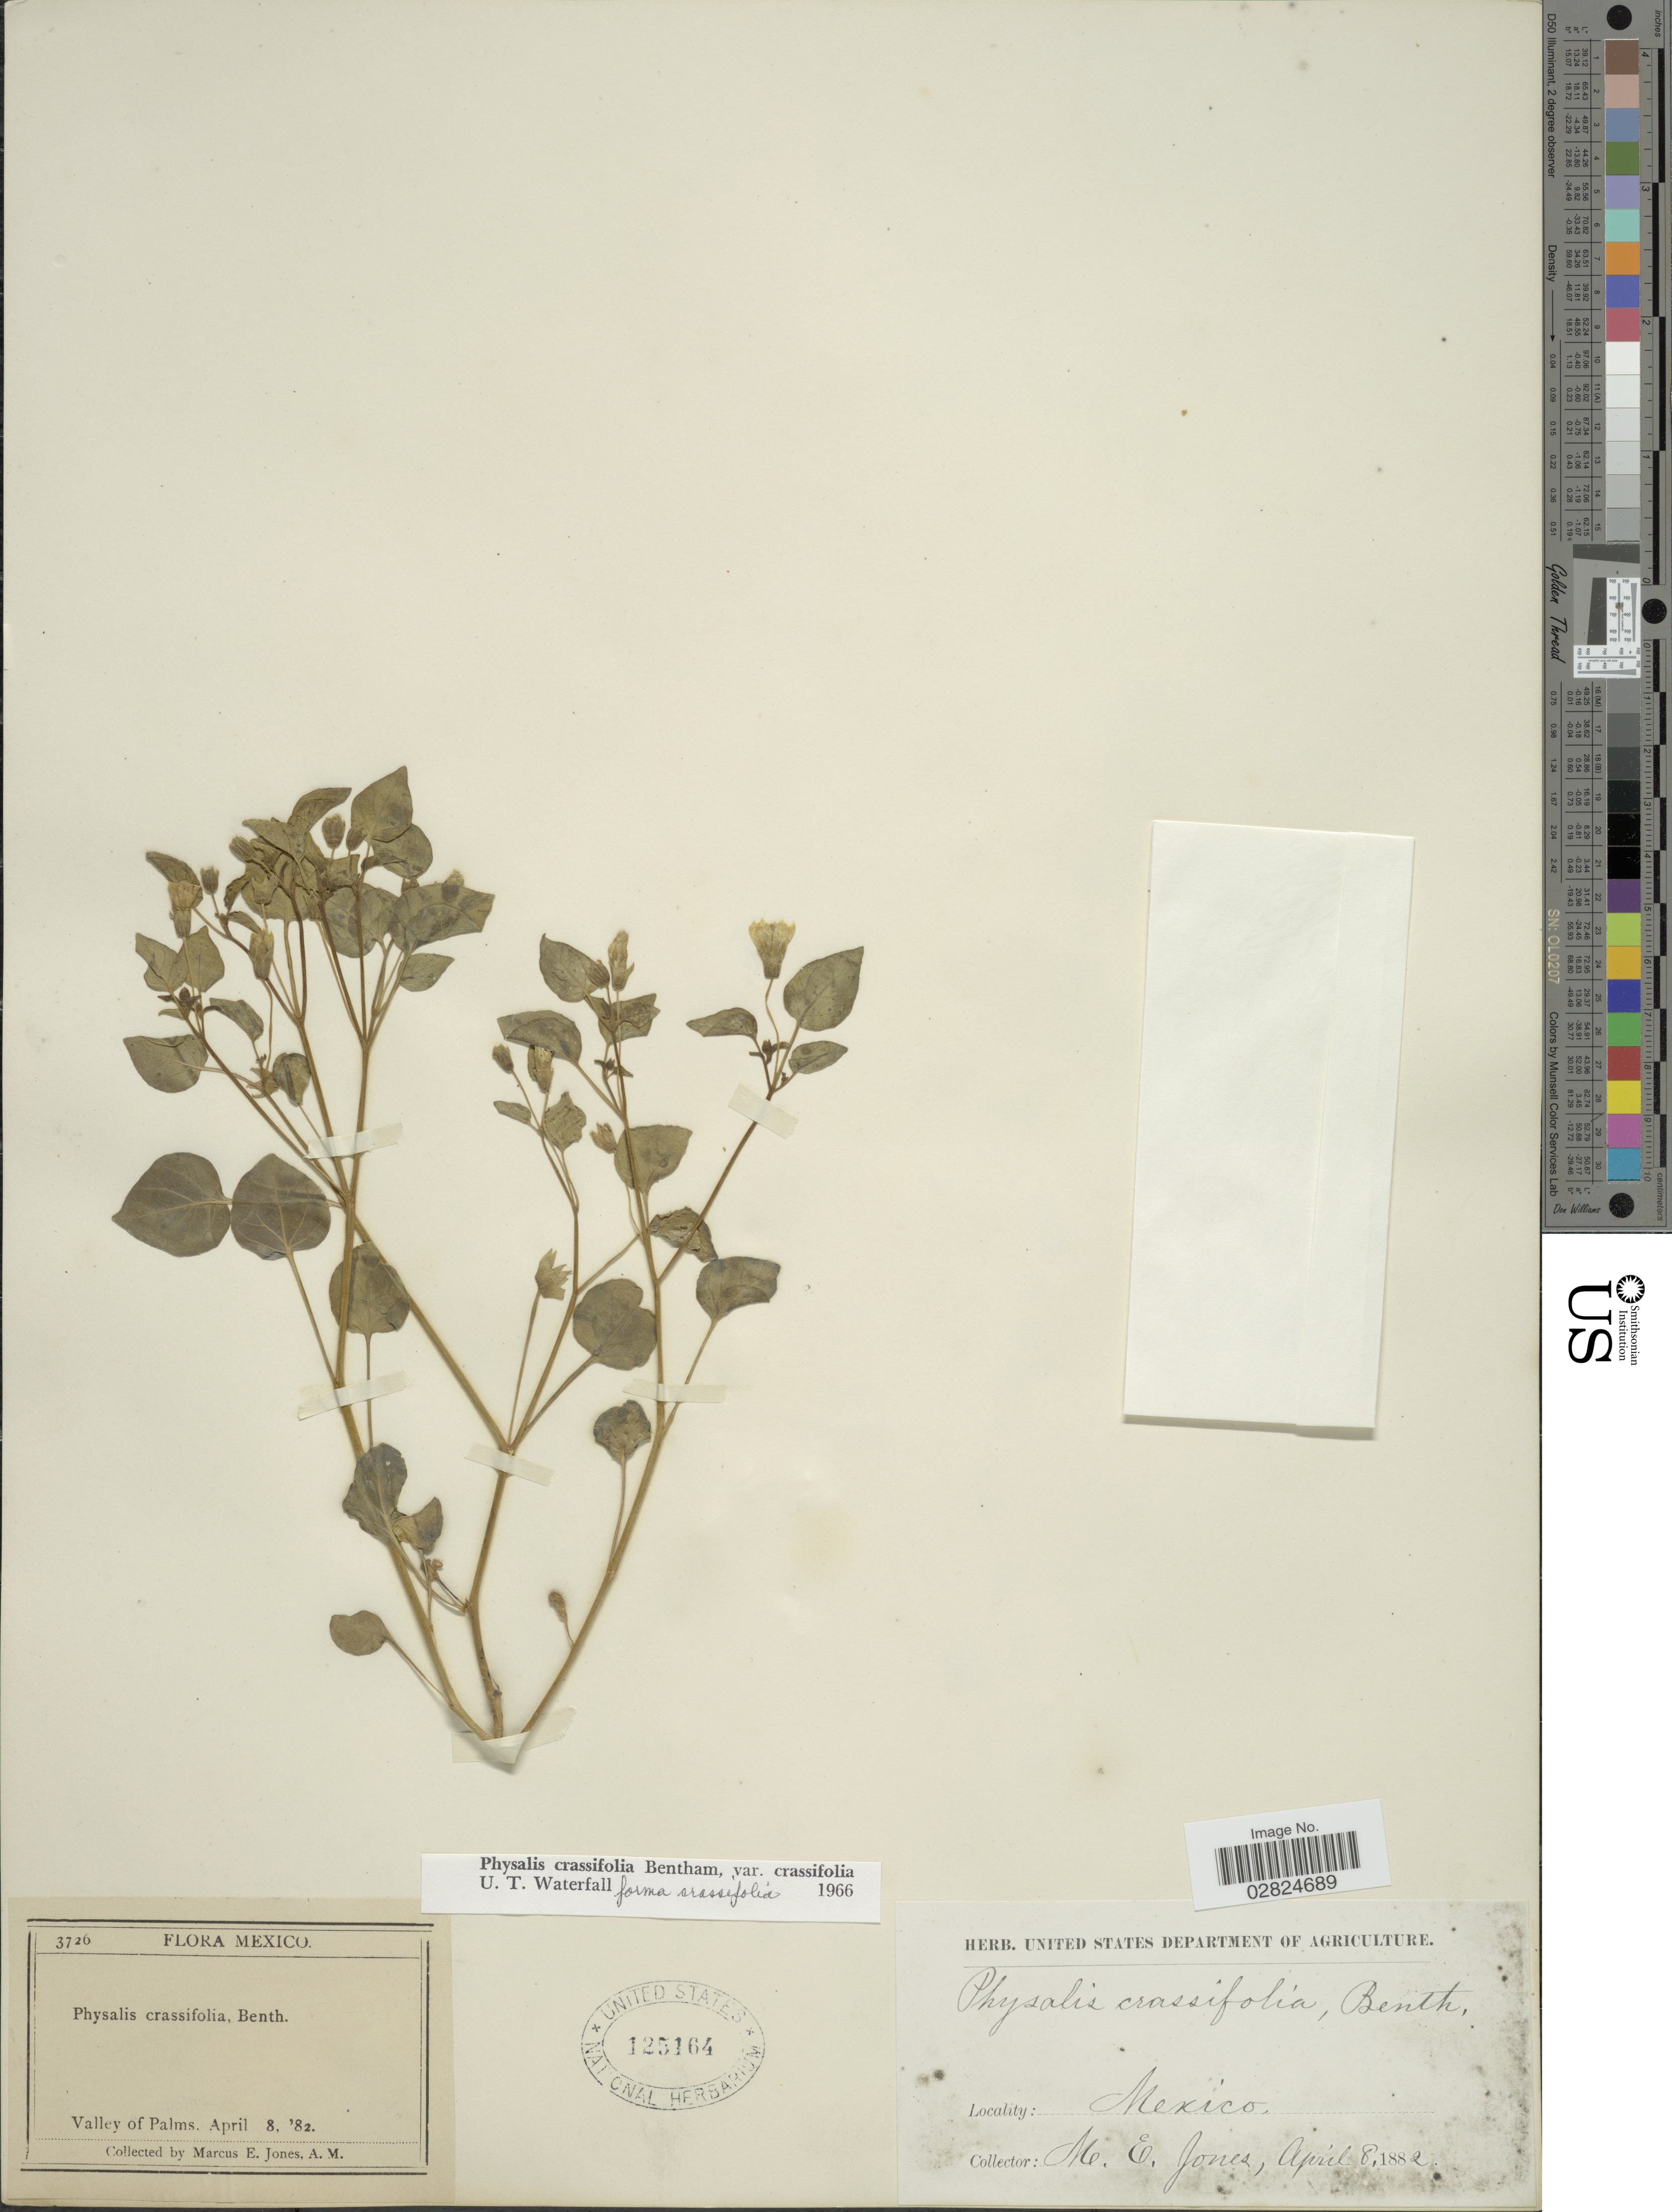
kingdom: Plantae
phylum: Tracheophyta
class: Magnoliopsida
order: Solanales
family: Solanaceae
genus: Physalis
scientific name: Physalis crassifolia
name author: Benth.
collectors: M. E. Jones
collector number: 3726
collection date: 1882-04-08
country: Mexico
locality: Valley of Palms.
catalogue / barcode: US 125164